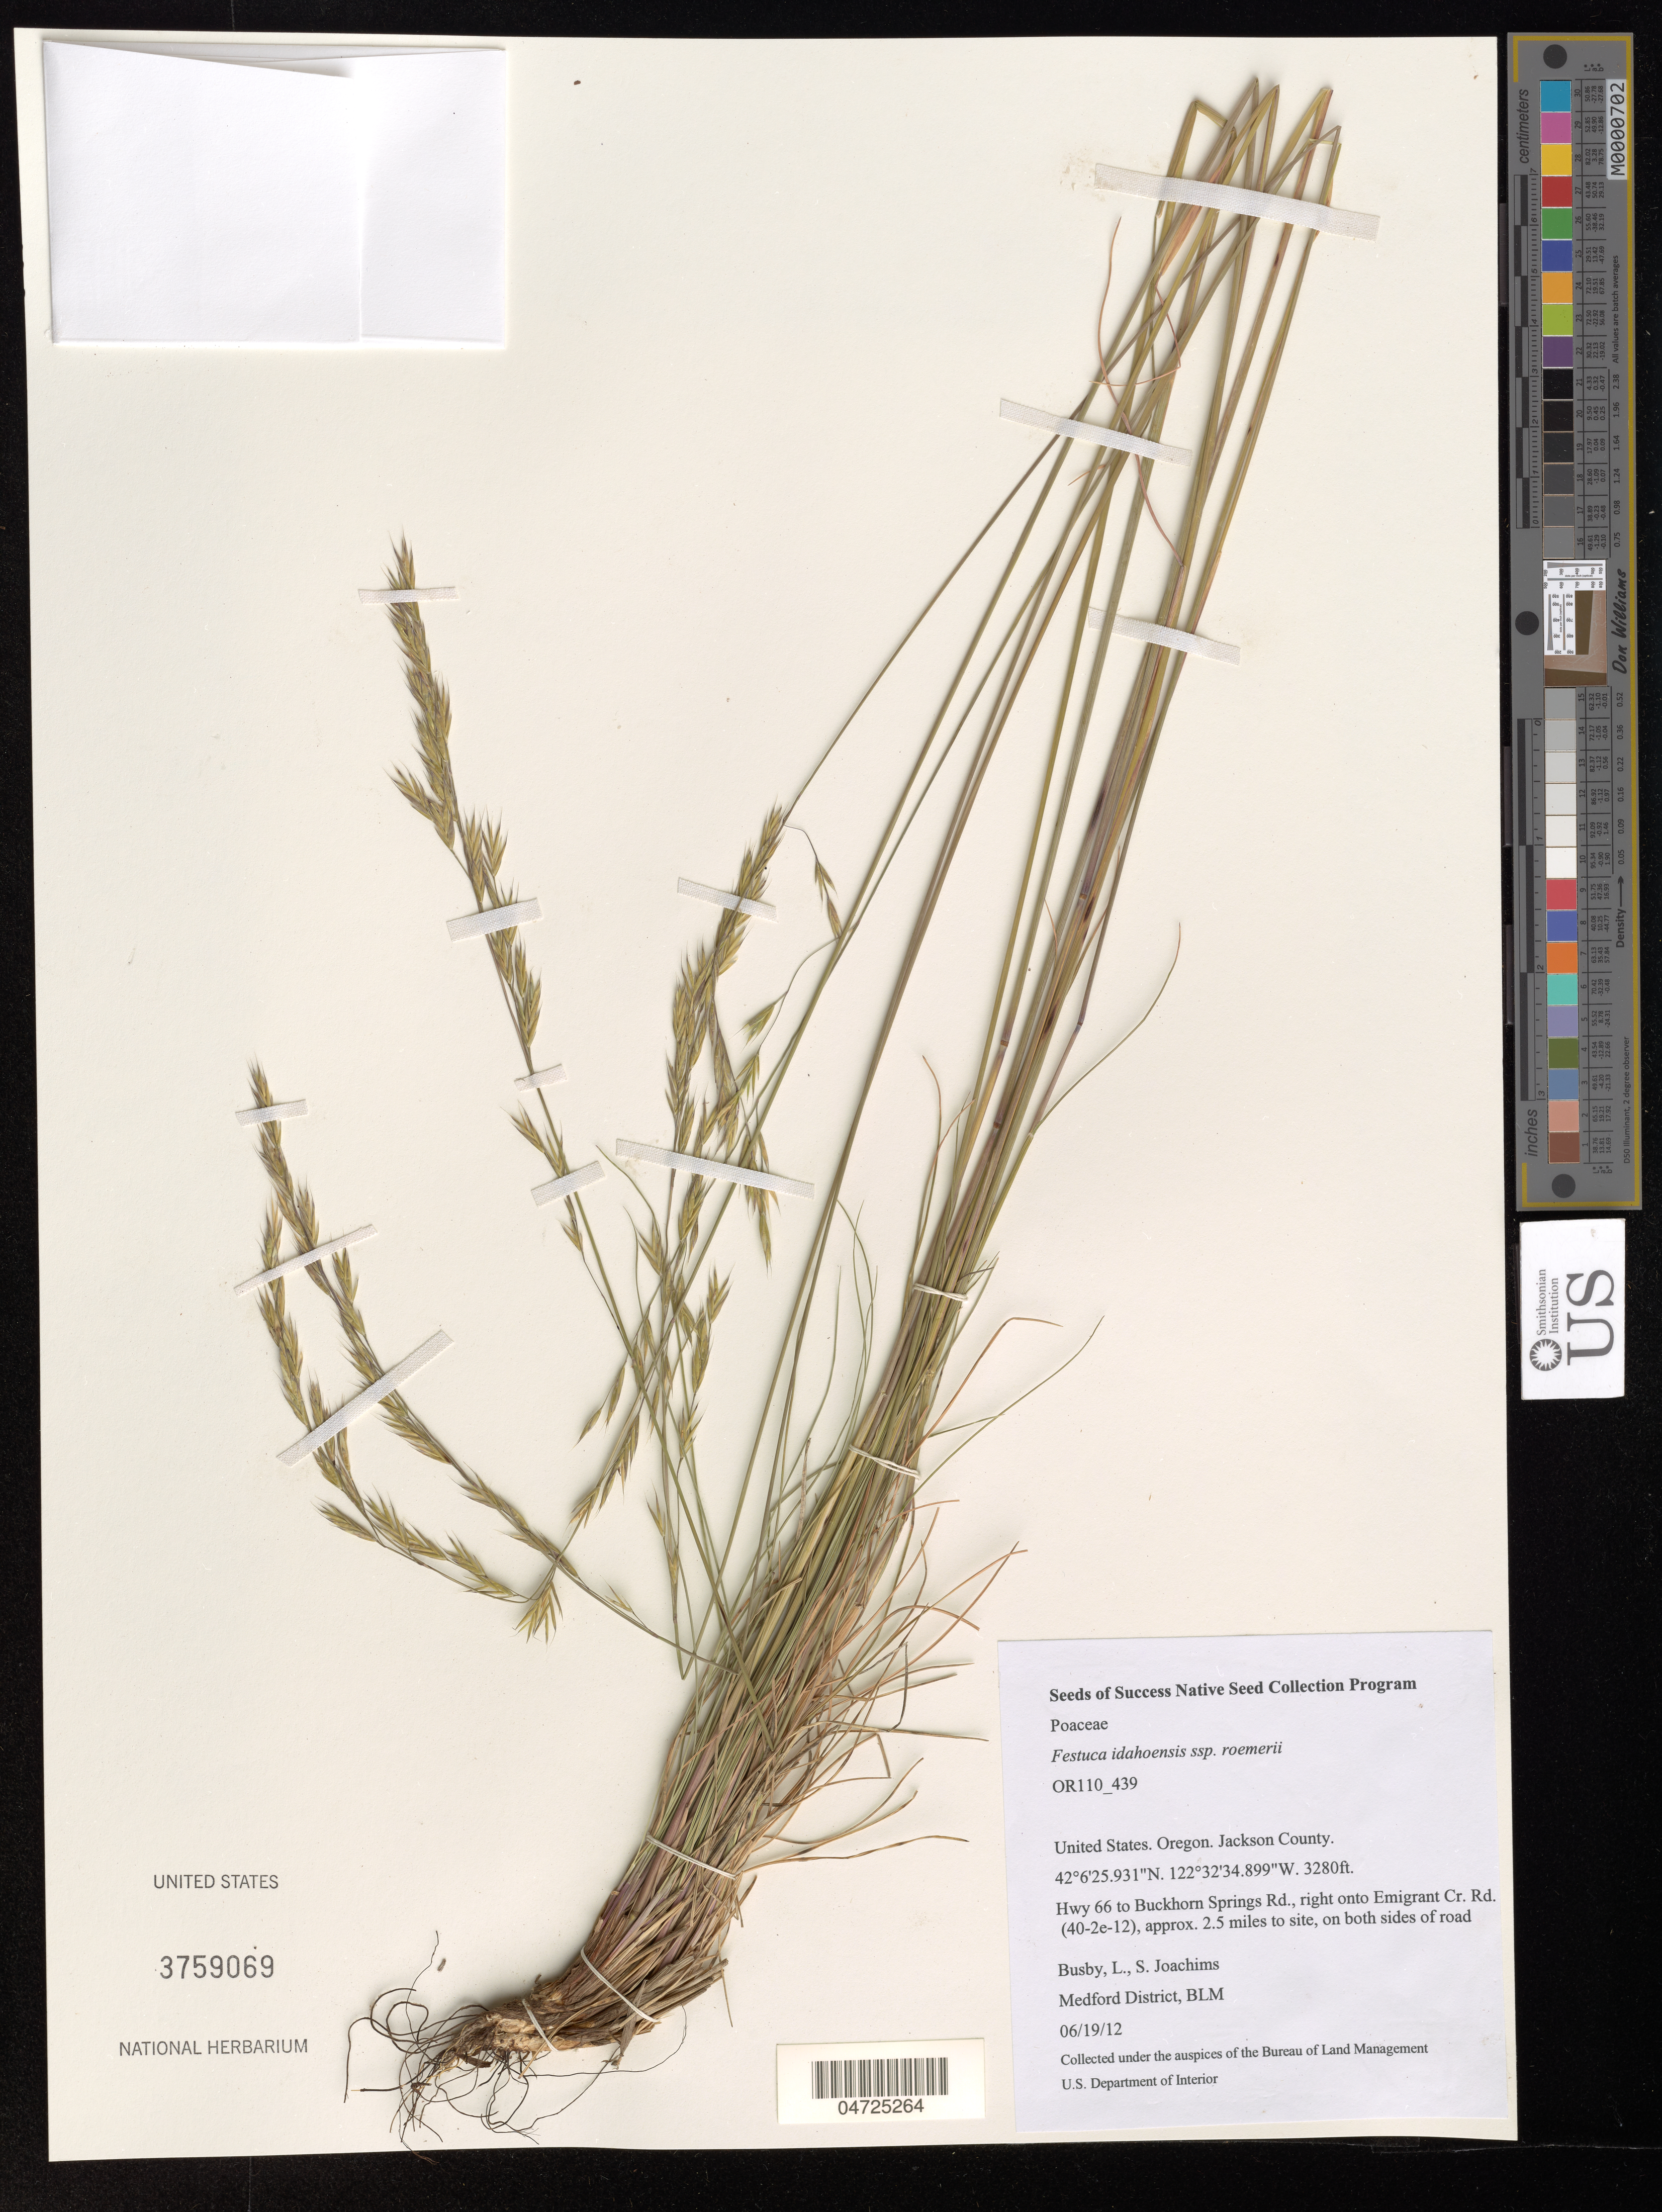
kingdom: Plantae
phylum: Tracheophyta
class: Liliopsida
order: Poales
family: Poaceae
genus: Festuca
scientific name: Festuca idahoensis subsp. roemeri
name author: (Pavlick) S.G. Aiken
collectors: L. Busby & S. Joachims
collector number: OR110_439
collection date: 2012-06-19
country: United States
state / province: Oregon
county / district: Jackson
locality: Jackson County. Hwy 66 to Buckhorn Springs Rd., right onto Emigrant Cr. Rd. (40-2e-12), approx. 2.5 miles to site, on both sides of road.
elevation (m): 1000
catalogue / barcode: US 3759069